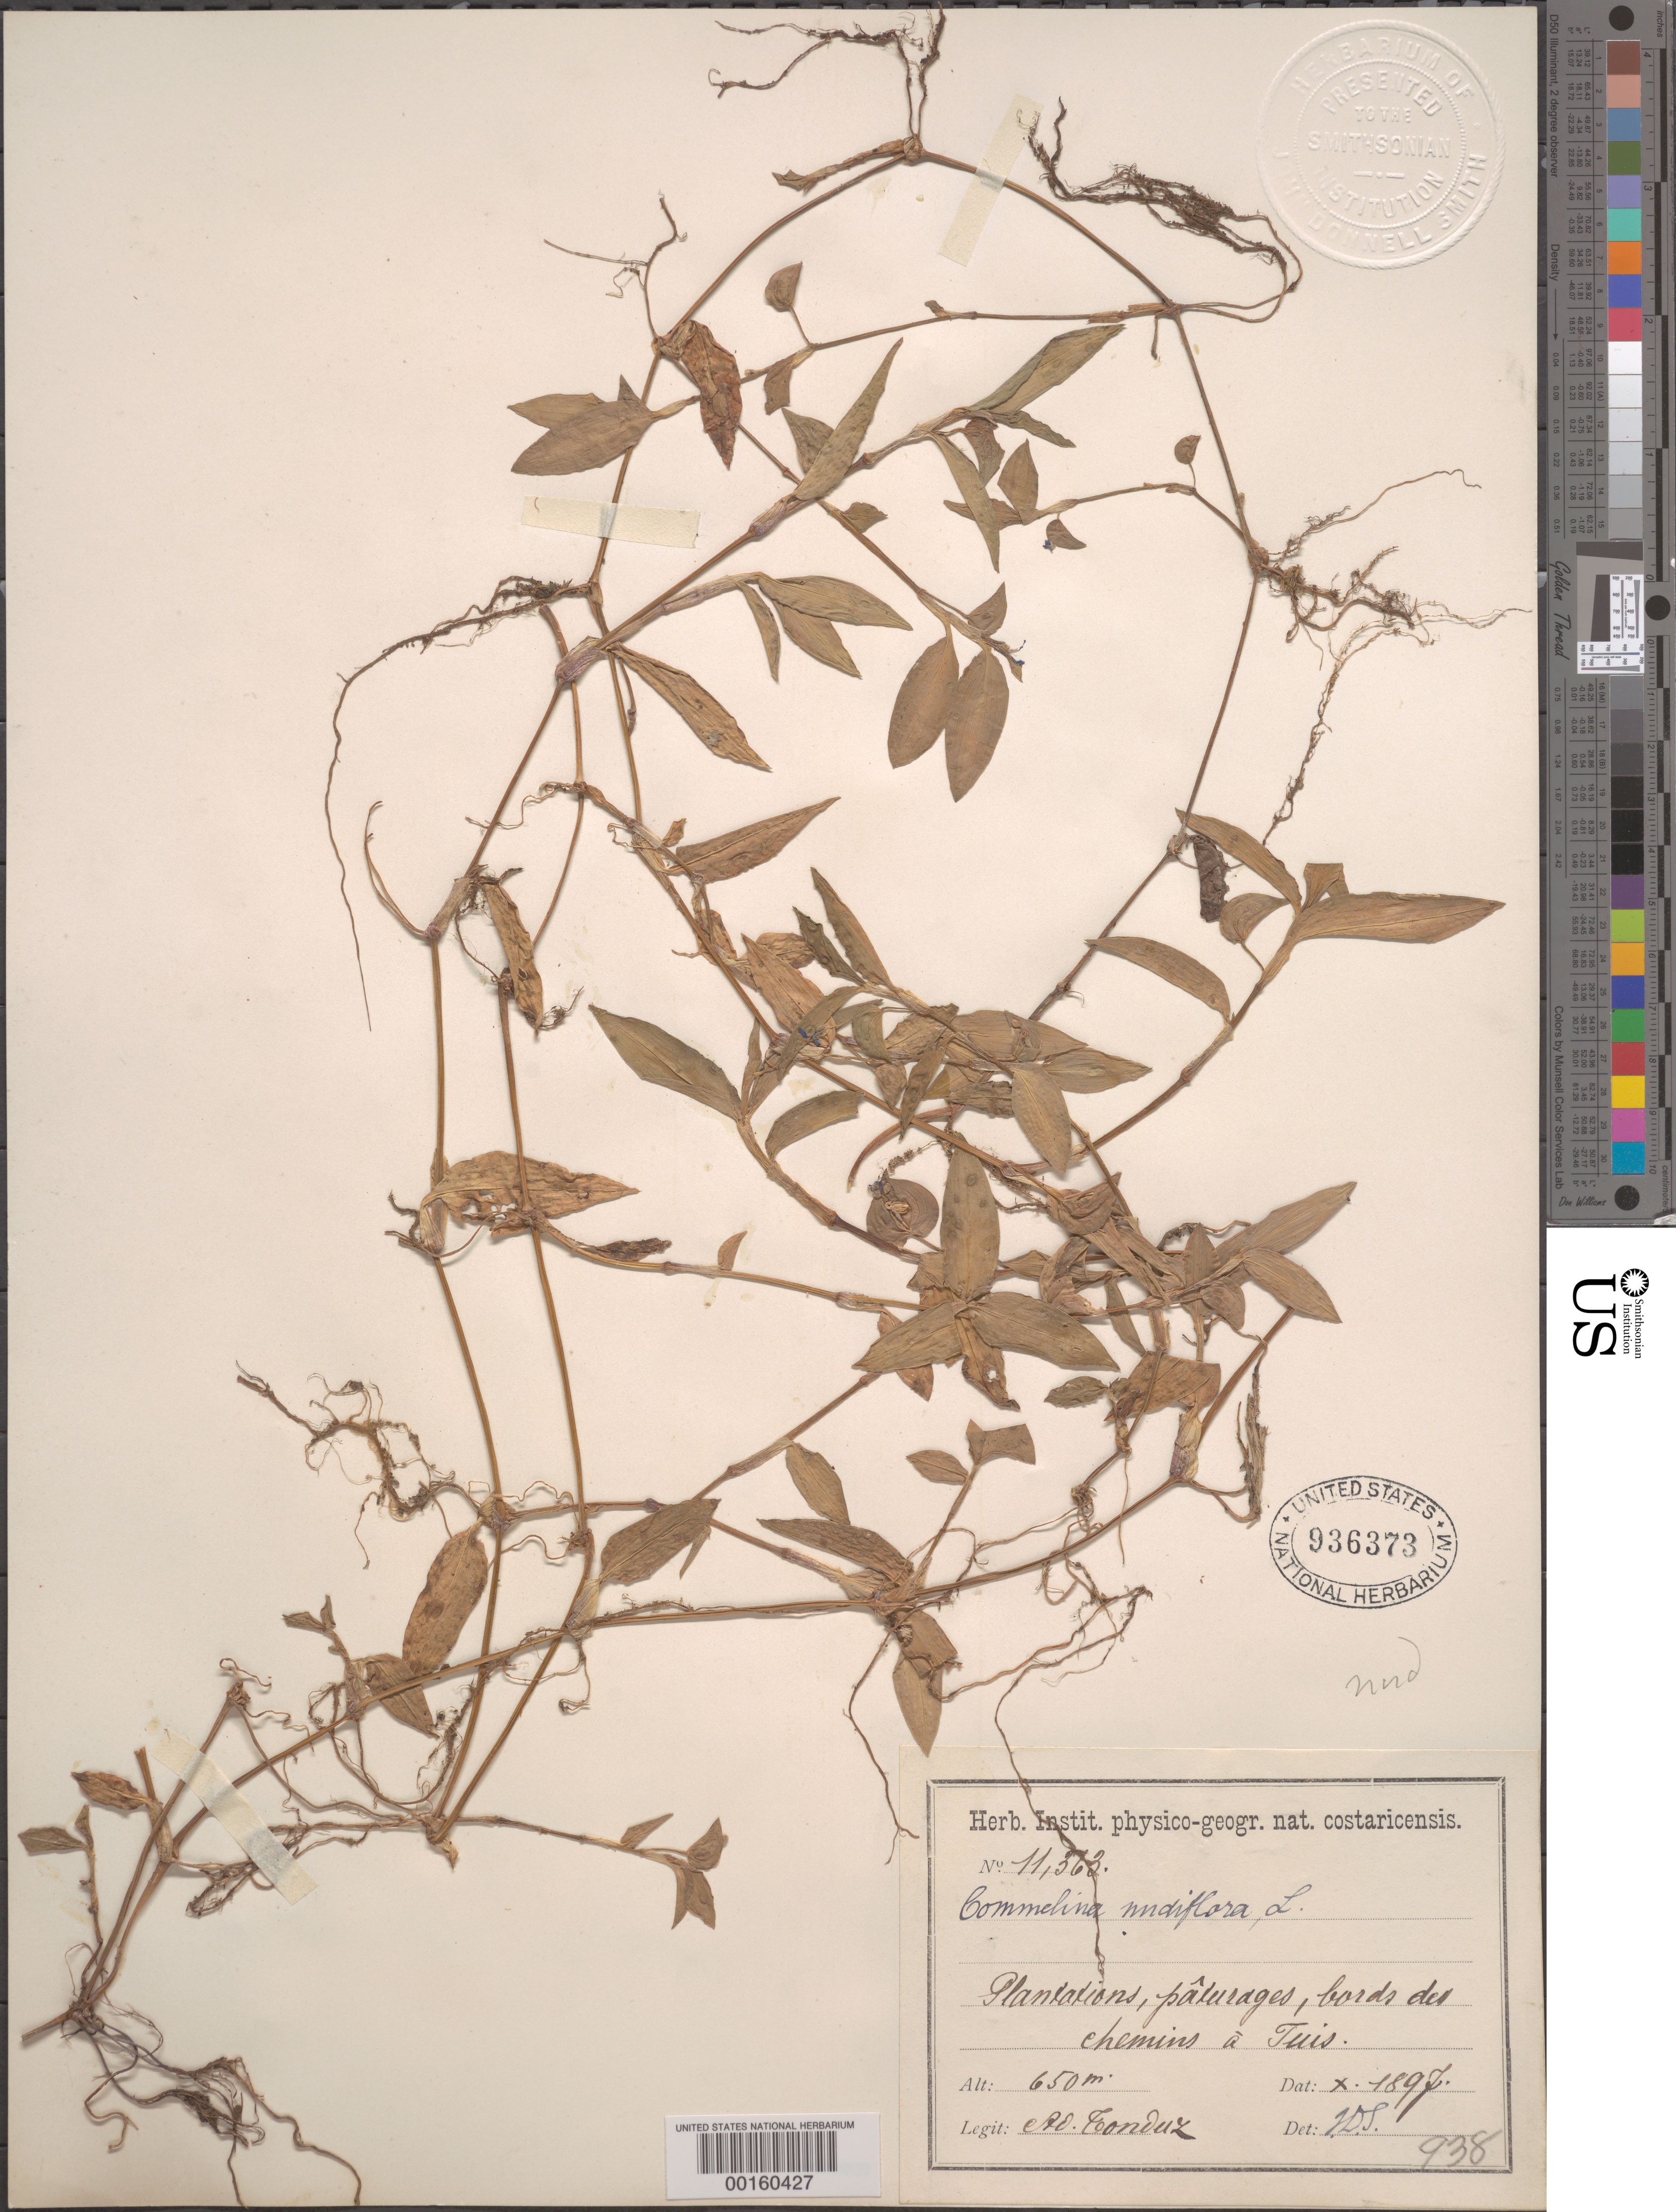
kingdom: Plantae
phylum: Tracheophyta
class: Liliopsida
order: Commelinales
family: Commelinaceae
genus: Commelina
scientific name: Commelina diffusa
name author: Burm. f.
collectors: A. Tonduz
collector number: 11363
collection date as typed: Oct 1897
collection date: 1897-10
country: Costa Rica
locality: Tuis; cenral america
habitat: Plantations, pastures, borders of fields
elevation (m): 650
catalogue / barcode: US 936373